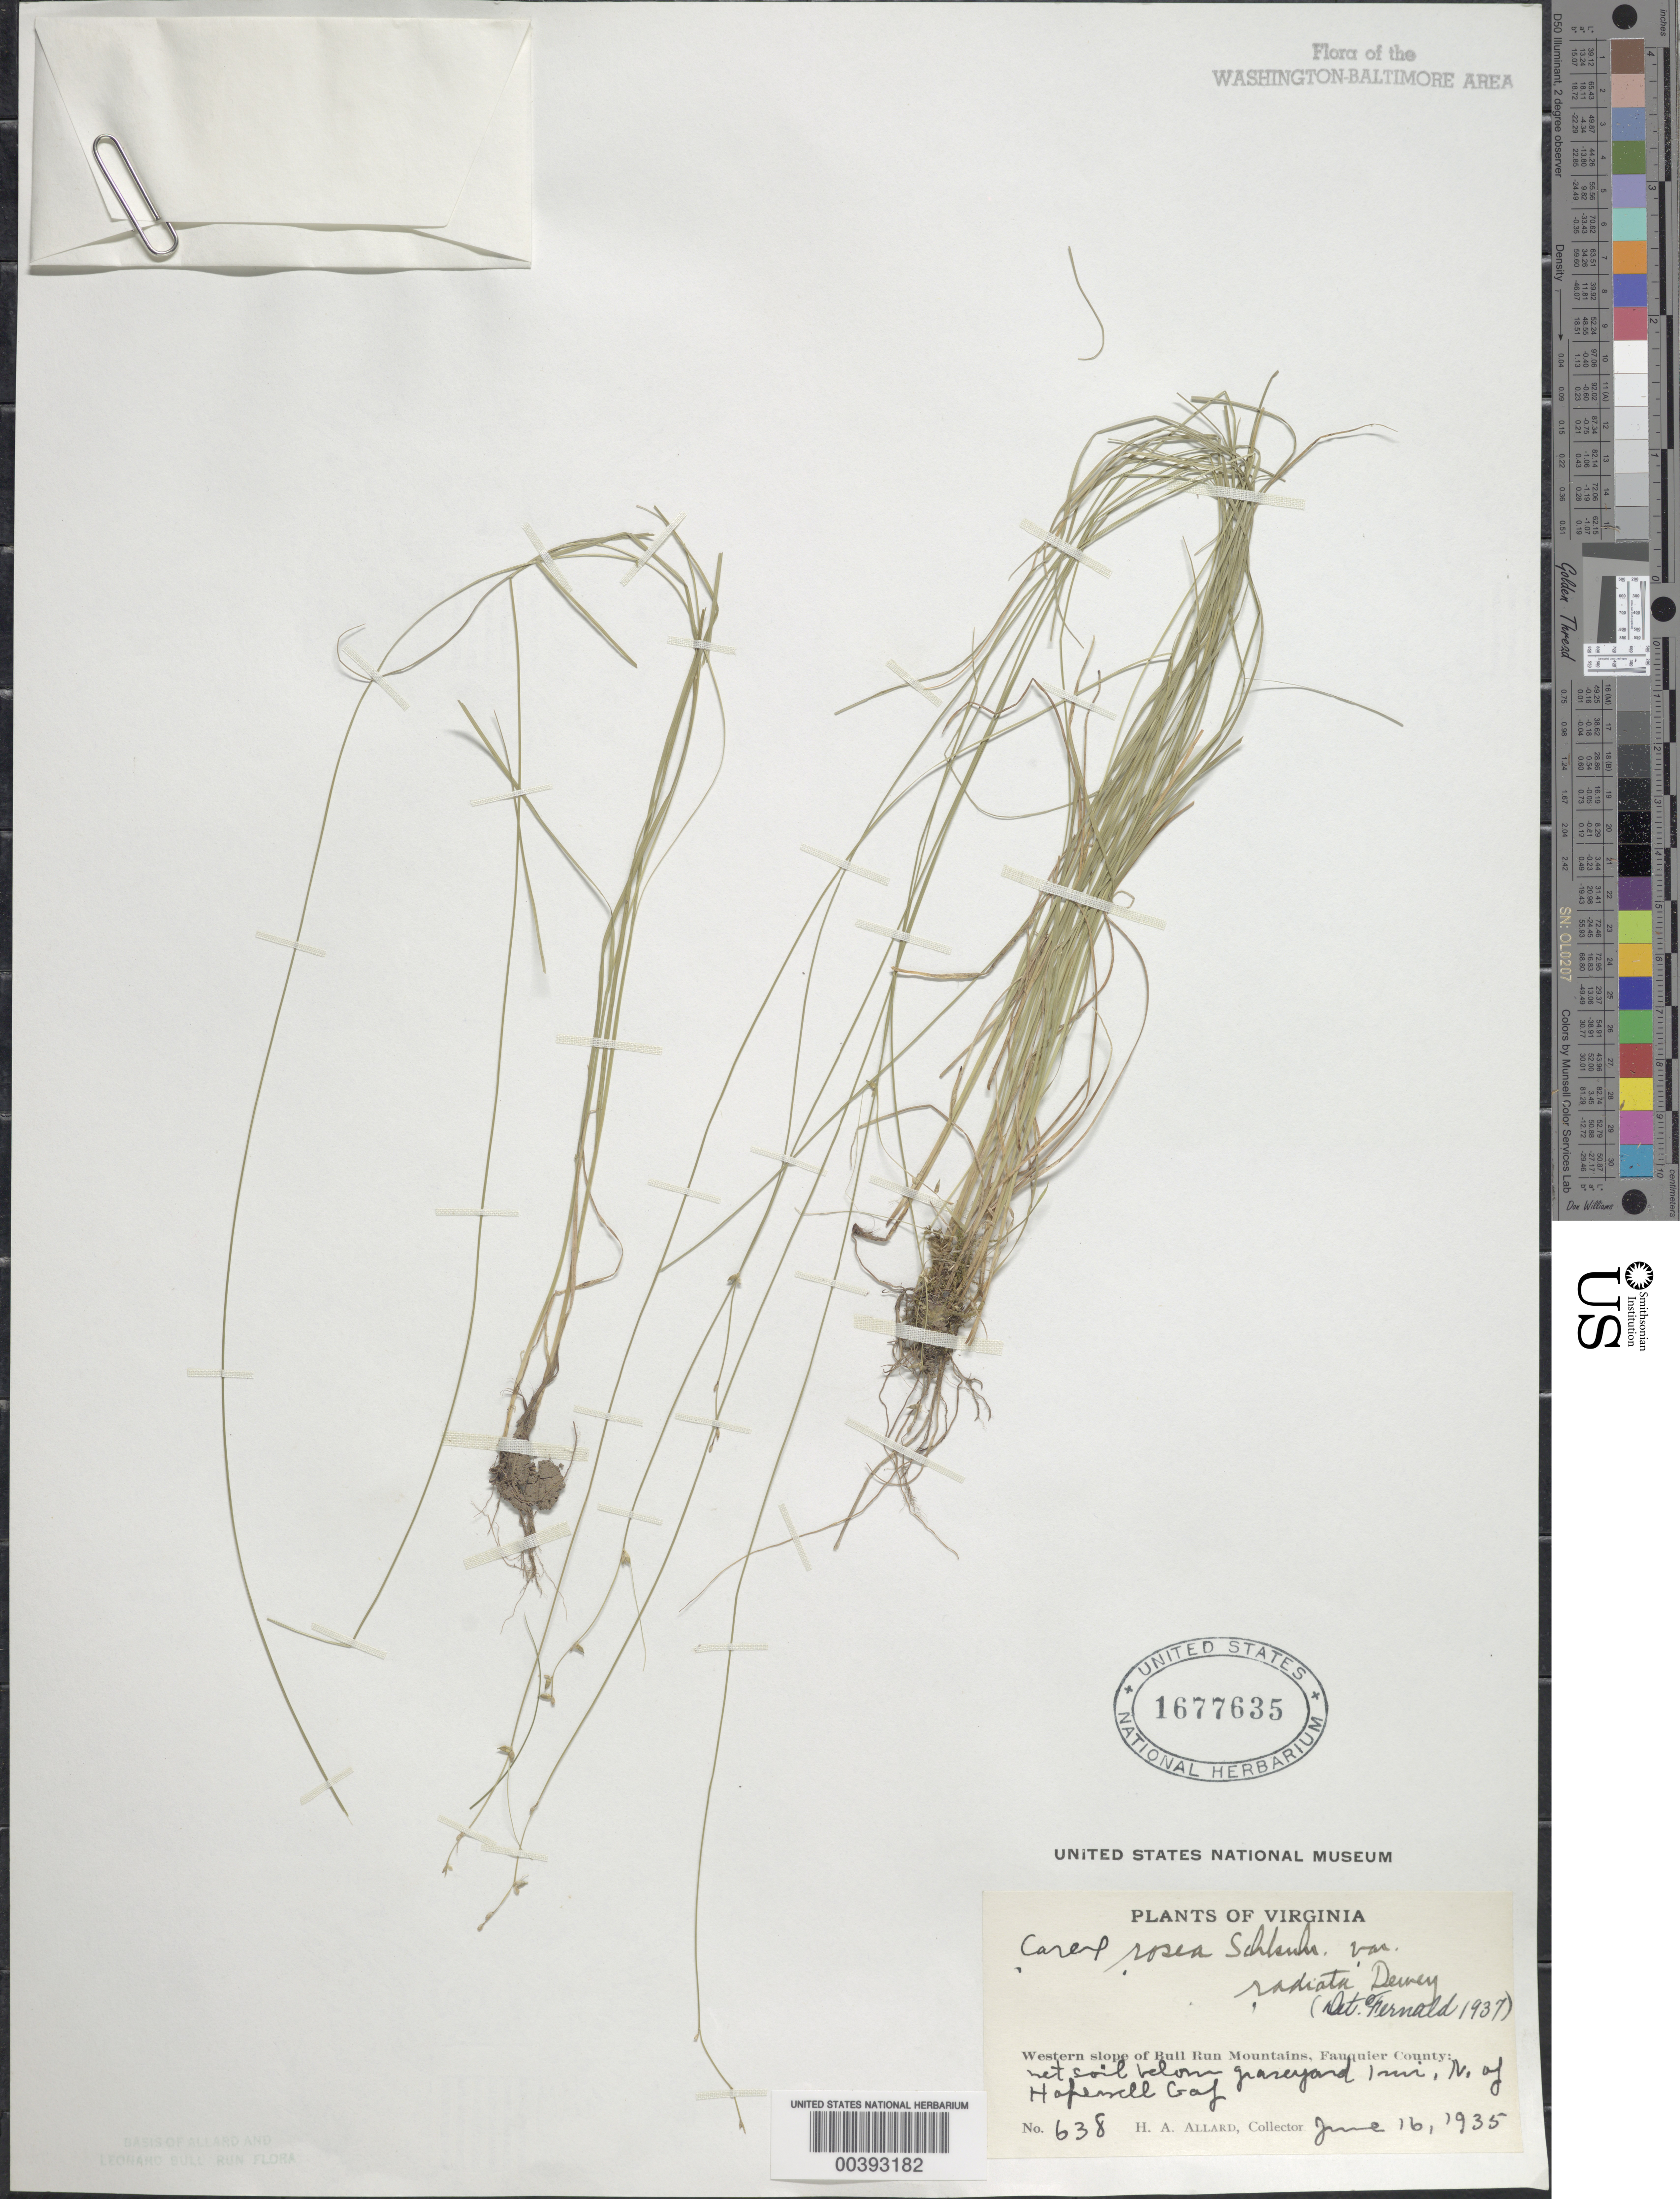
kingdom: Plantae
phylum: Tracheophyta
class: Liliopsida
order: Poales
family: Cyperaceae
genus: Carex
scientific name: Carex rosea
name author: Willd.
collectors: H. A. Allard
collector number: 638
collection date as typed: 16 Jun 1935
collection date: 1935-06-16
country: United States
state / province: Virginia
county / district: Fauquier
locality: North of Hopewell Gap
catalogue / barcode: US 1677635